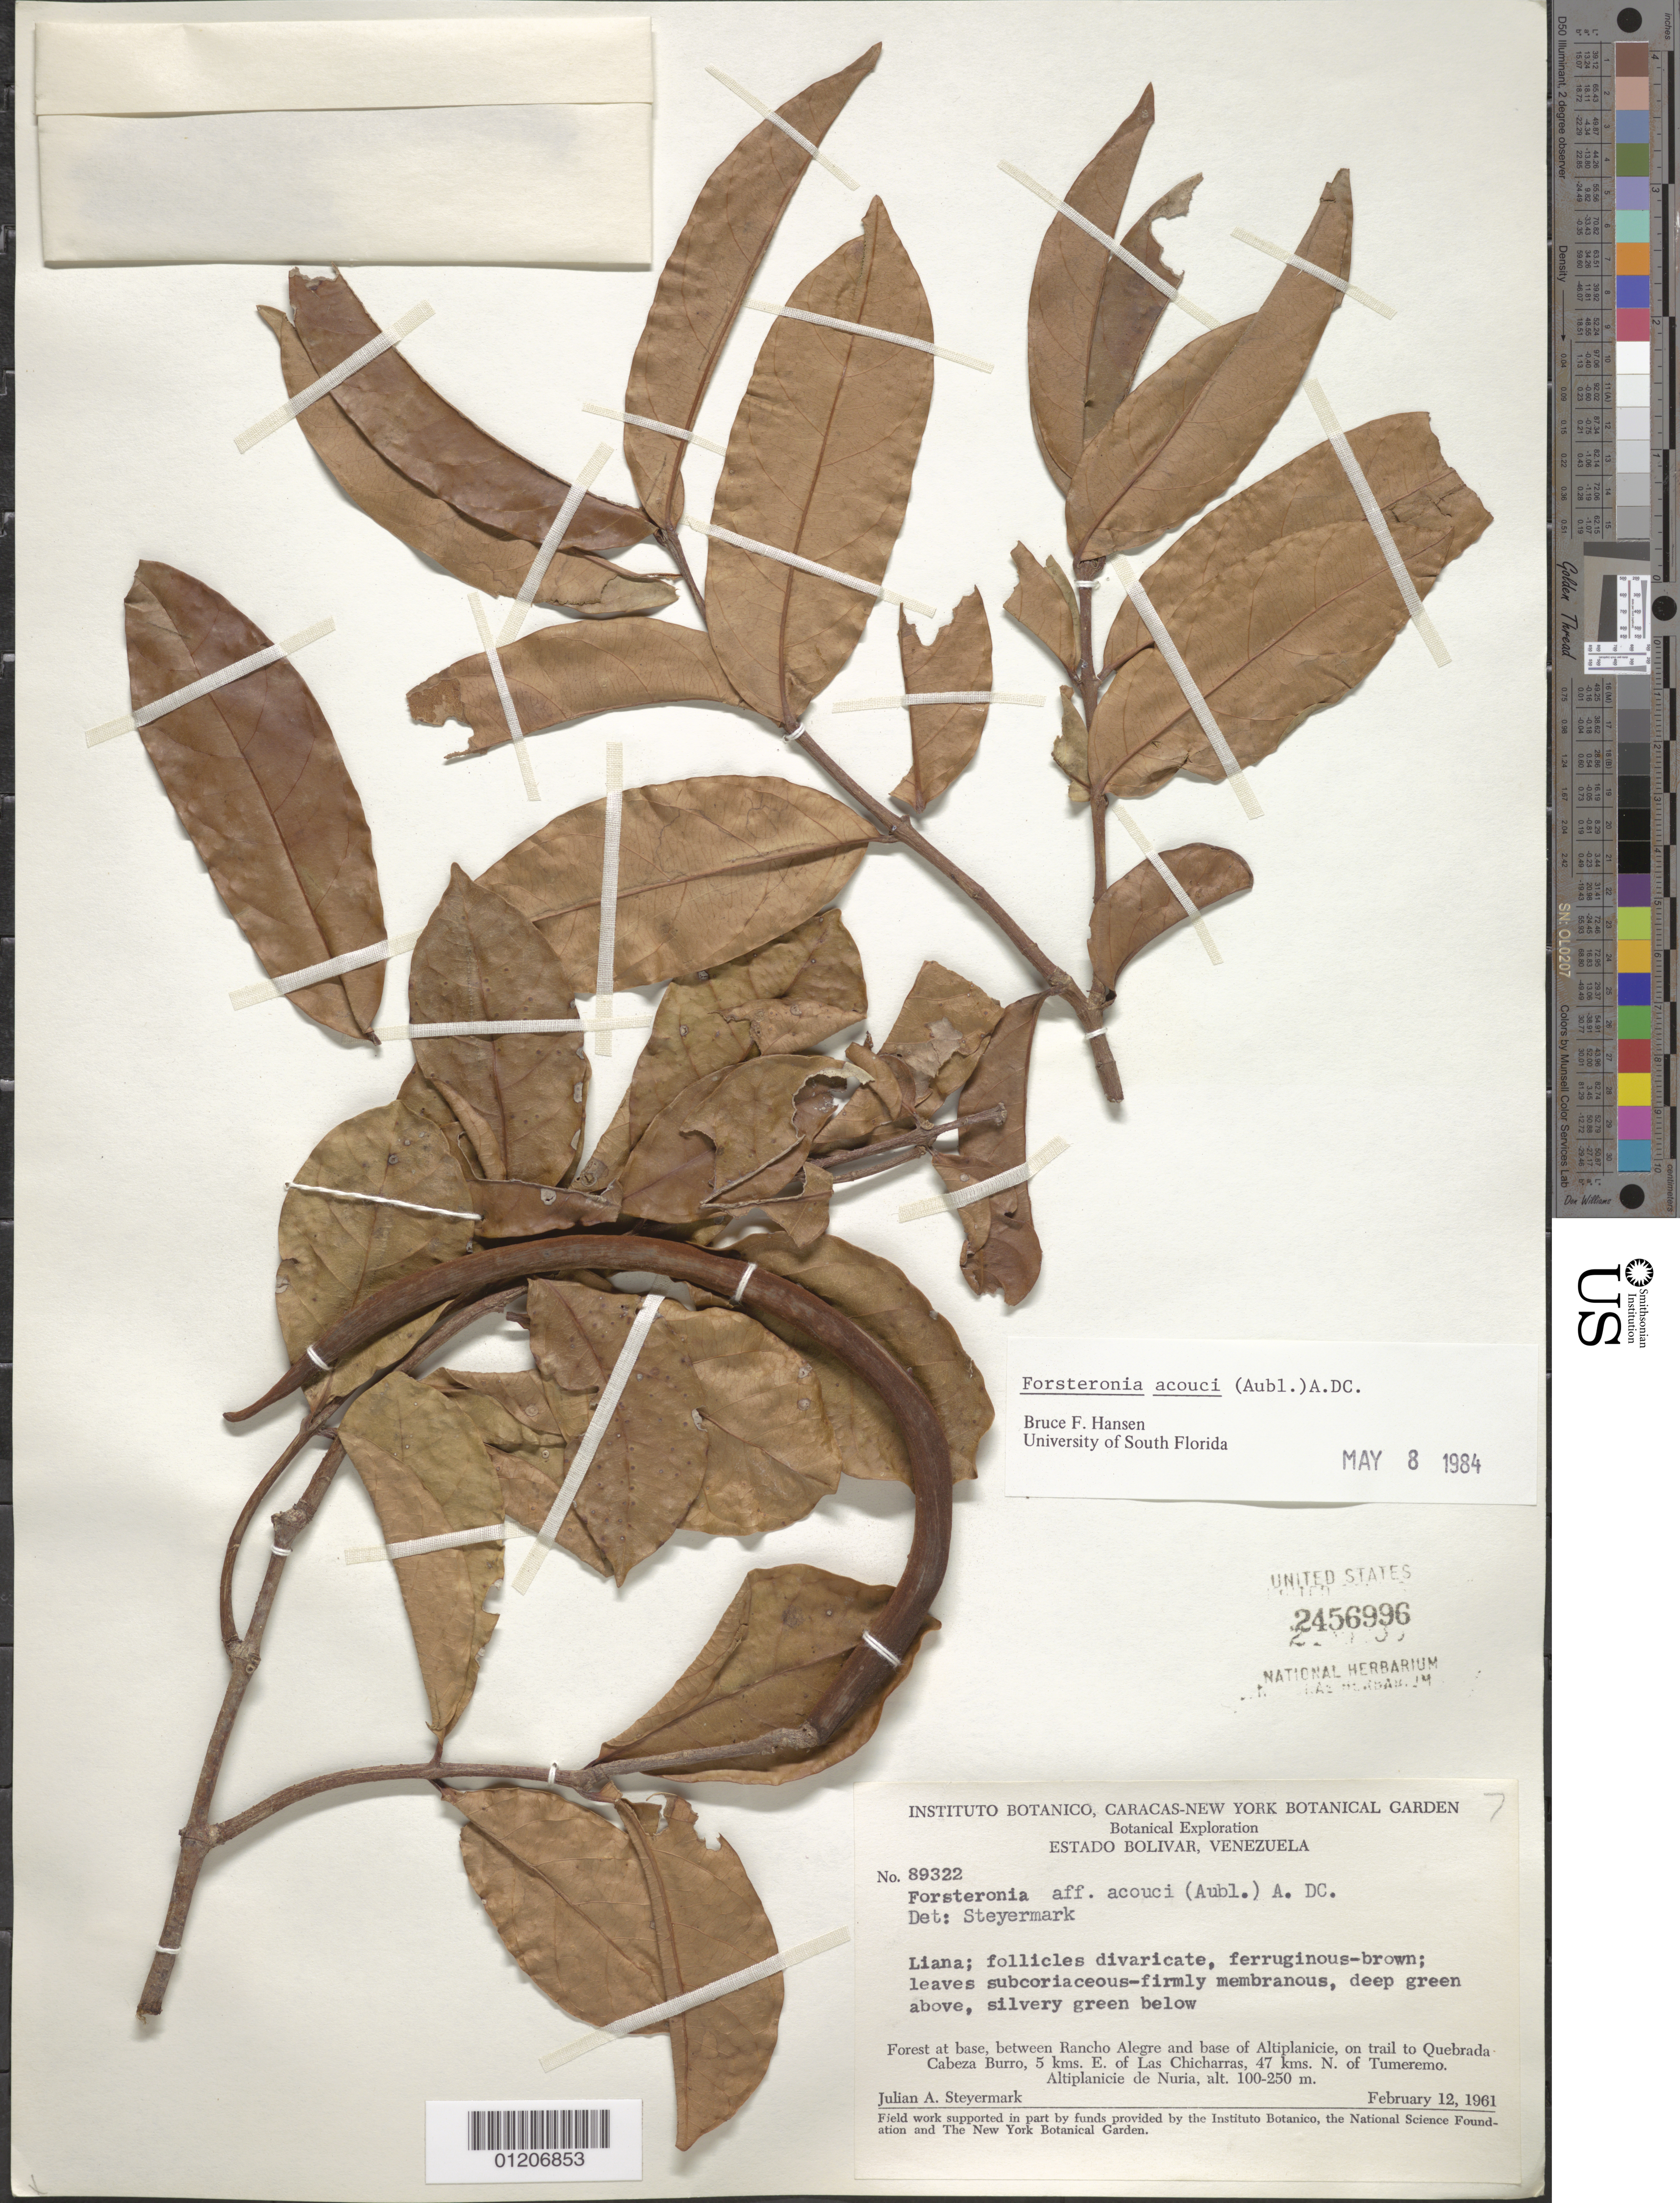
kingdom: Plantae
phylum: Tracheophyta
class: Magnoliopsida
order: Gentianales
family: Apocynaceae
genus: Forsteronia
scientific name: Forsteronia acouci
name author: (Aubl.) A. DC.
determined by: Hansen, B.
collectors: J. Steyermark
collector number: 89322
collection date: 1961-02-23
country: Venezuela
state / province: Bolívar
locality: Altiplanicie de Nuria. Forest at base, between Rancho Alegre and base of Altiplanici, on trail to Quebrada Cabeza Burro, 5km E of Las Chicharras, 47 km N of Tumeremo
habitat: Forest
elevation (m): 100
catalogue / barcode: US 2456996